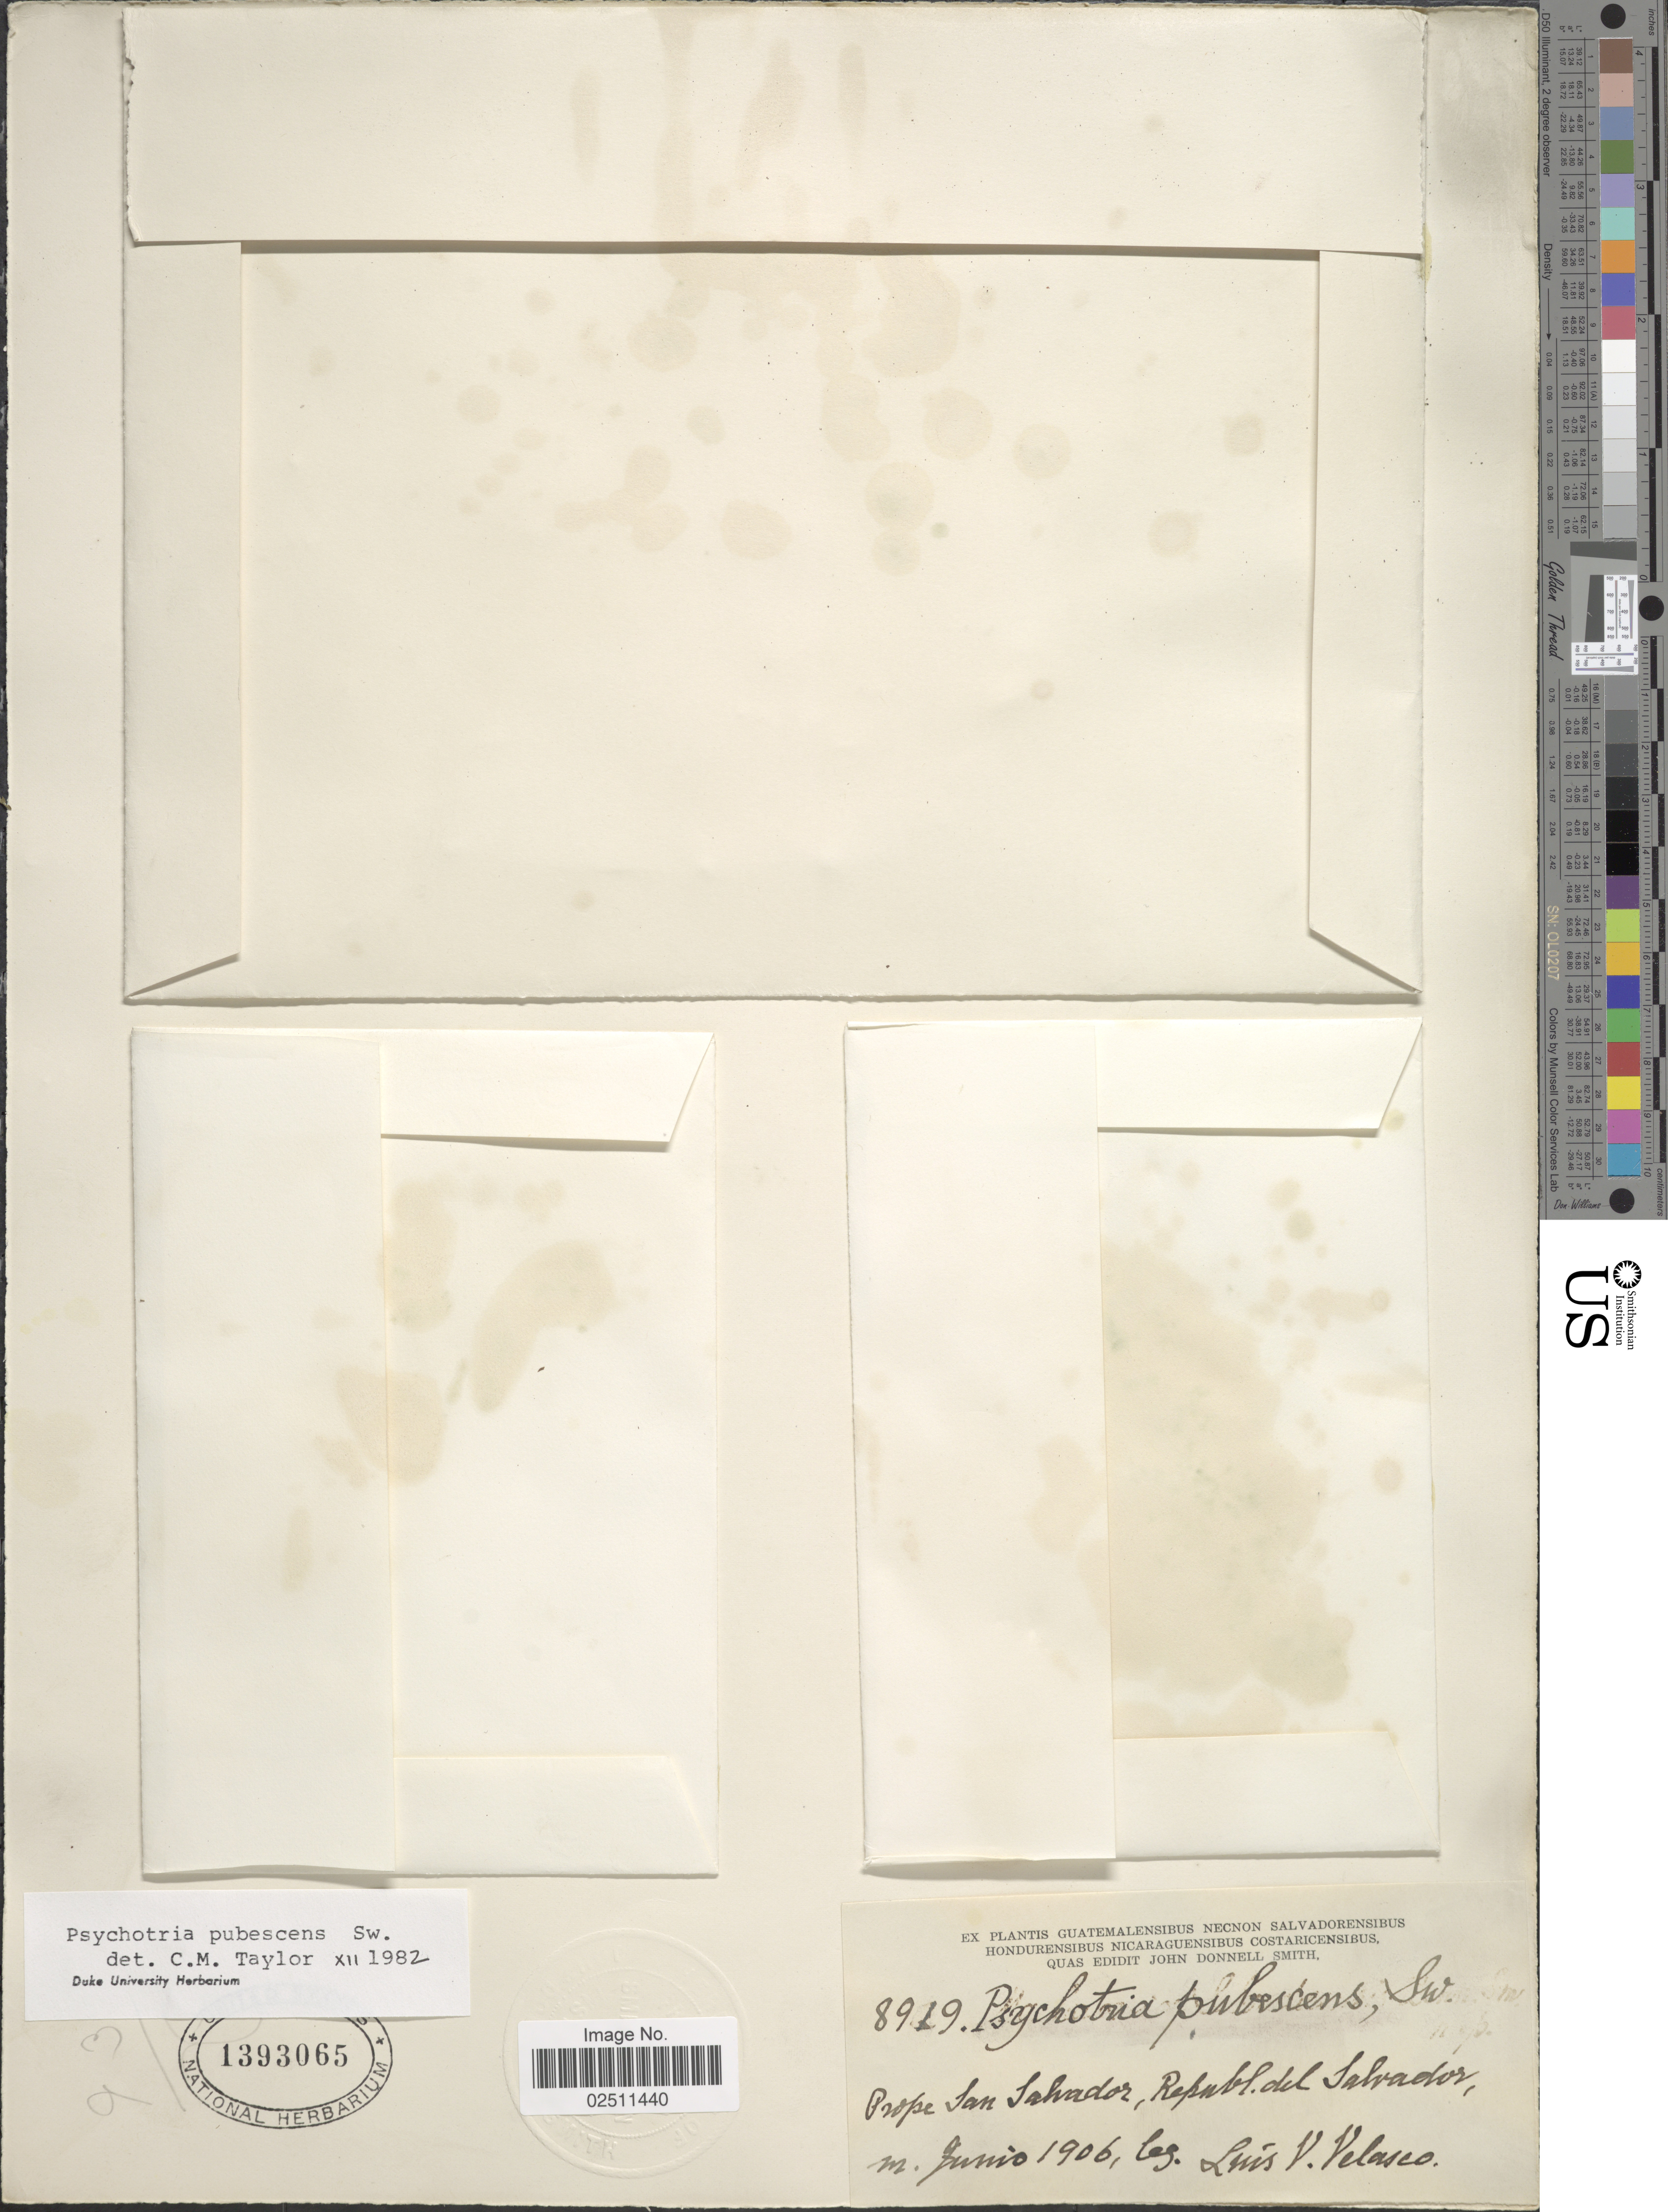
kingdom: Plantae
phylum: Tracheophyta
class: Magnoliopsida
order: Gentianales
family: Rubiaceae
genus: Psychotria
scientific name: Psychotria pubescens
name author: Sw.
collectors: L. Velasco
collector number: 8919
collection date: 1906-06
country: El Salvador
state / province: San Salvador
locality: Prope San Salvador, Republ. del Salvador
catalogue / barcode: US 1393065